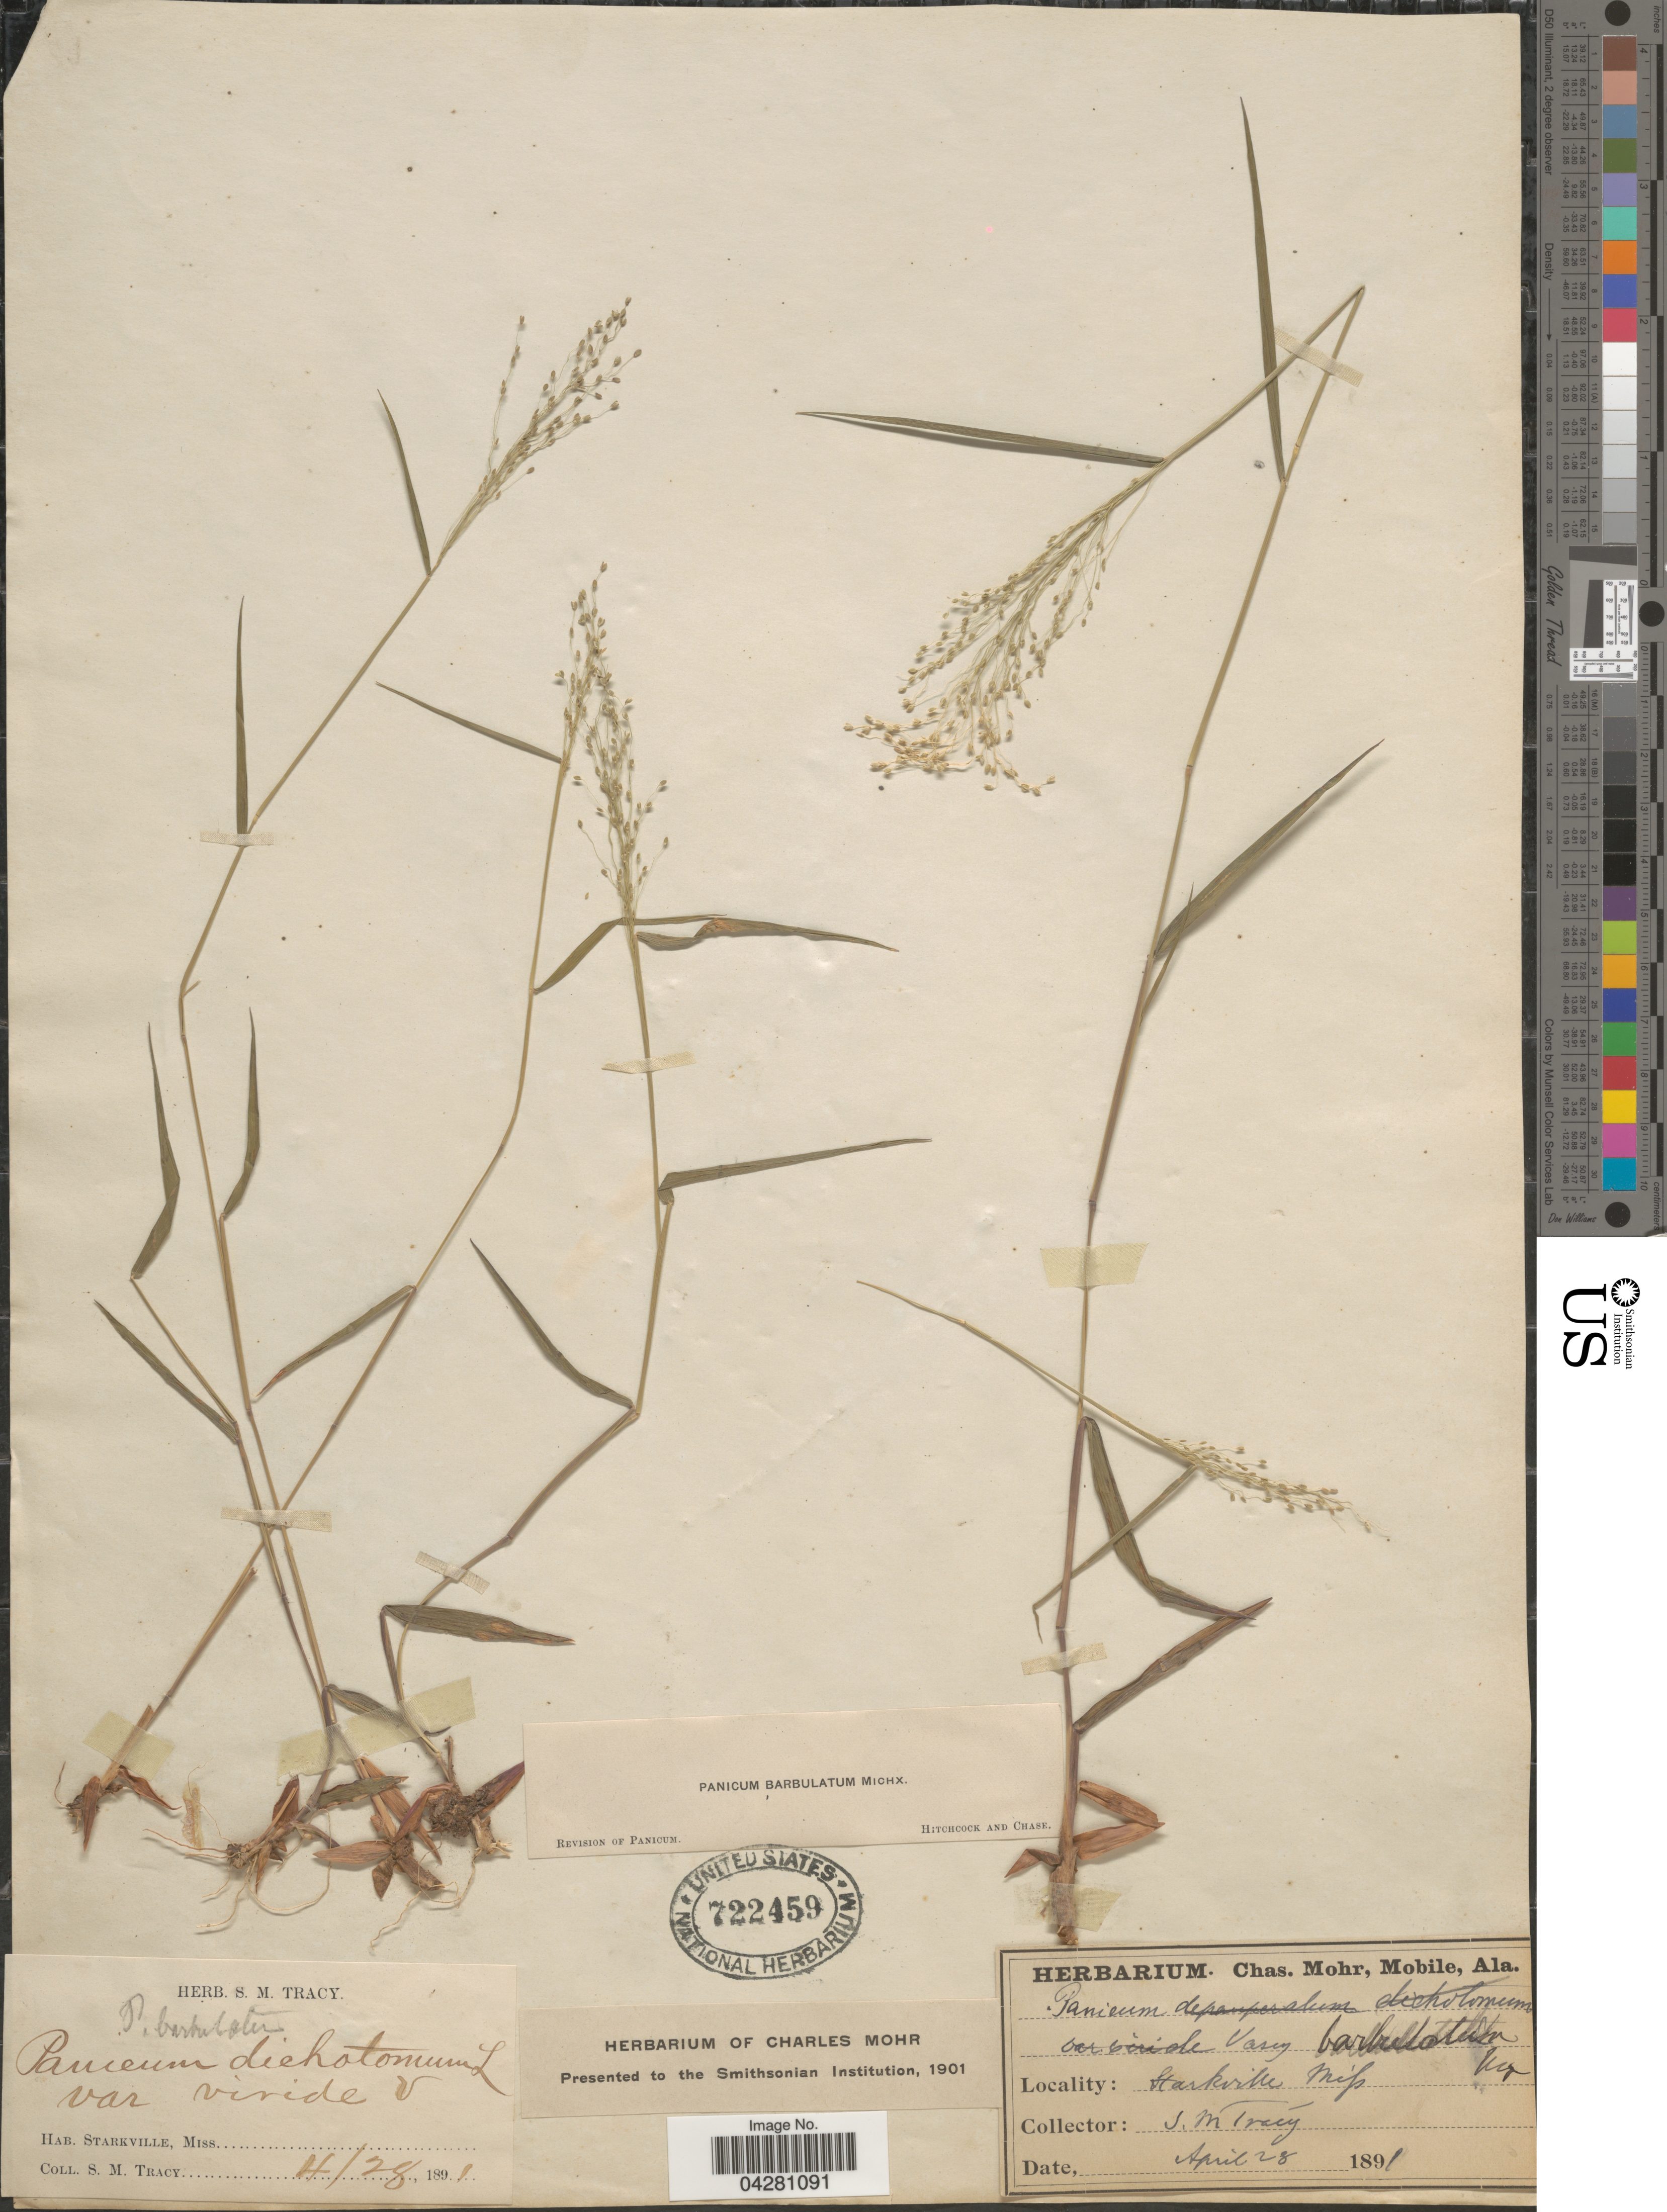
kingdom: Plantae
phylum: Tracheophyta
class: Liliopsida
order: Poales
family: Poaceae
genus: Dichanthelium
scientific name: Dichanthelium dichotomum var. dichotomum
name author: (L.) Gould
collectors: S. M. Tracy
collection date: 1891-04-28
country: United States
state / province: Mississippi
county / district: Oktibbeha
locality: Starkville.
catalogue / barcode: US 722459